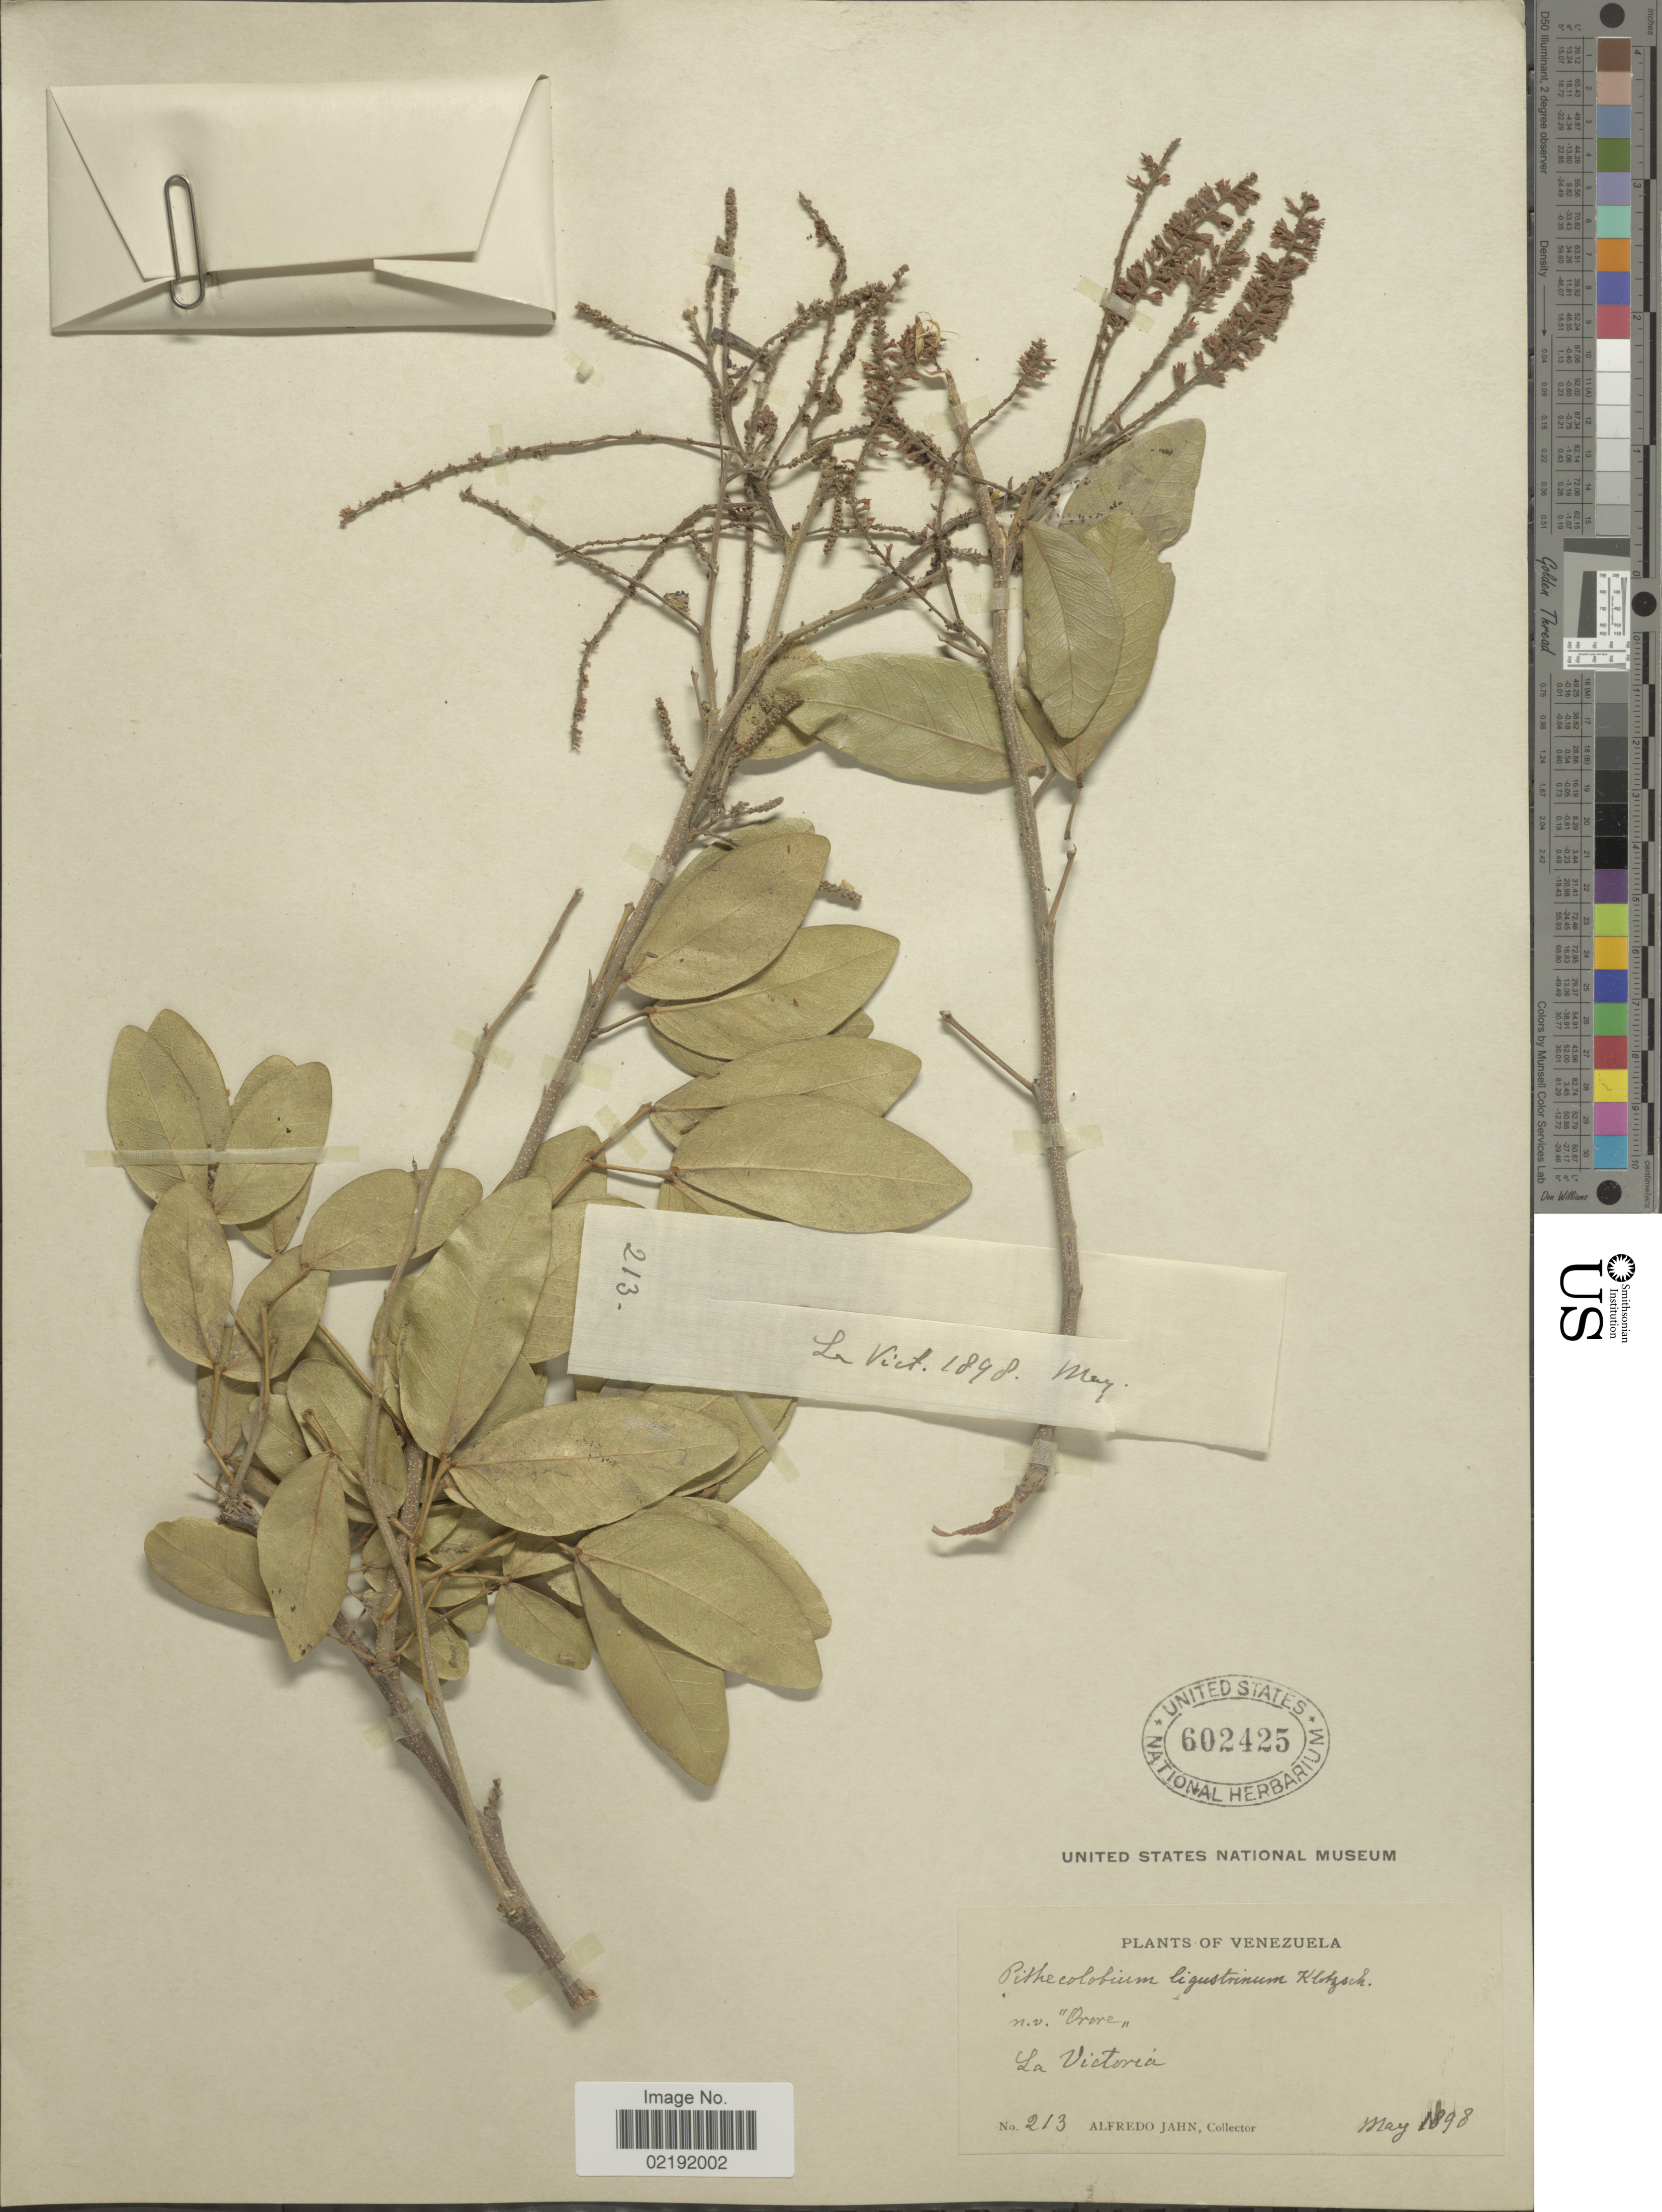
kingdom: Plantae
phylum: Tracheophyta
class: Magnoliopsida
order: Fabales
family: Fabaceae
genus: Pithecellobium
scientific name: Pithecellobium lanceolatum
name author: (Humb. & Bonpl. ex Willd.) Benth.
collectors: A. Jahn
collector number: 213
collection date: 1898-05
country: Venezuela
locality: La Victoria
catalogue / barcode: US 602425